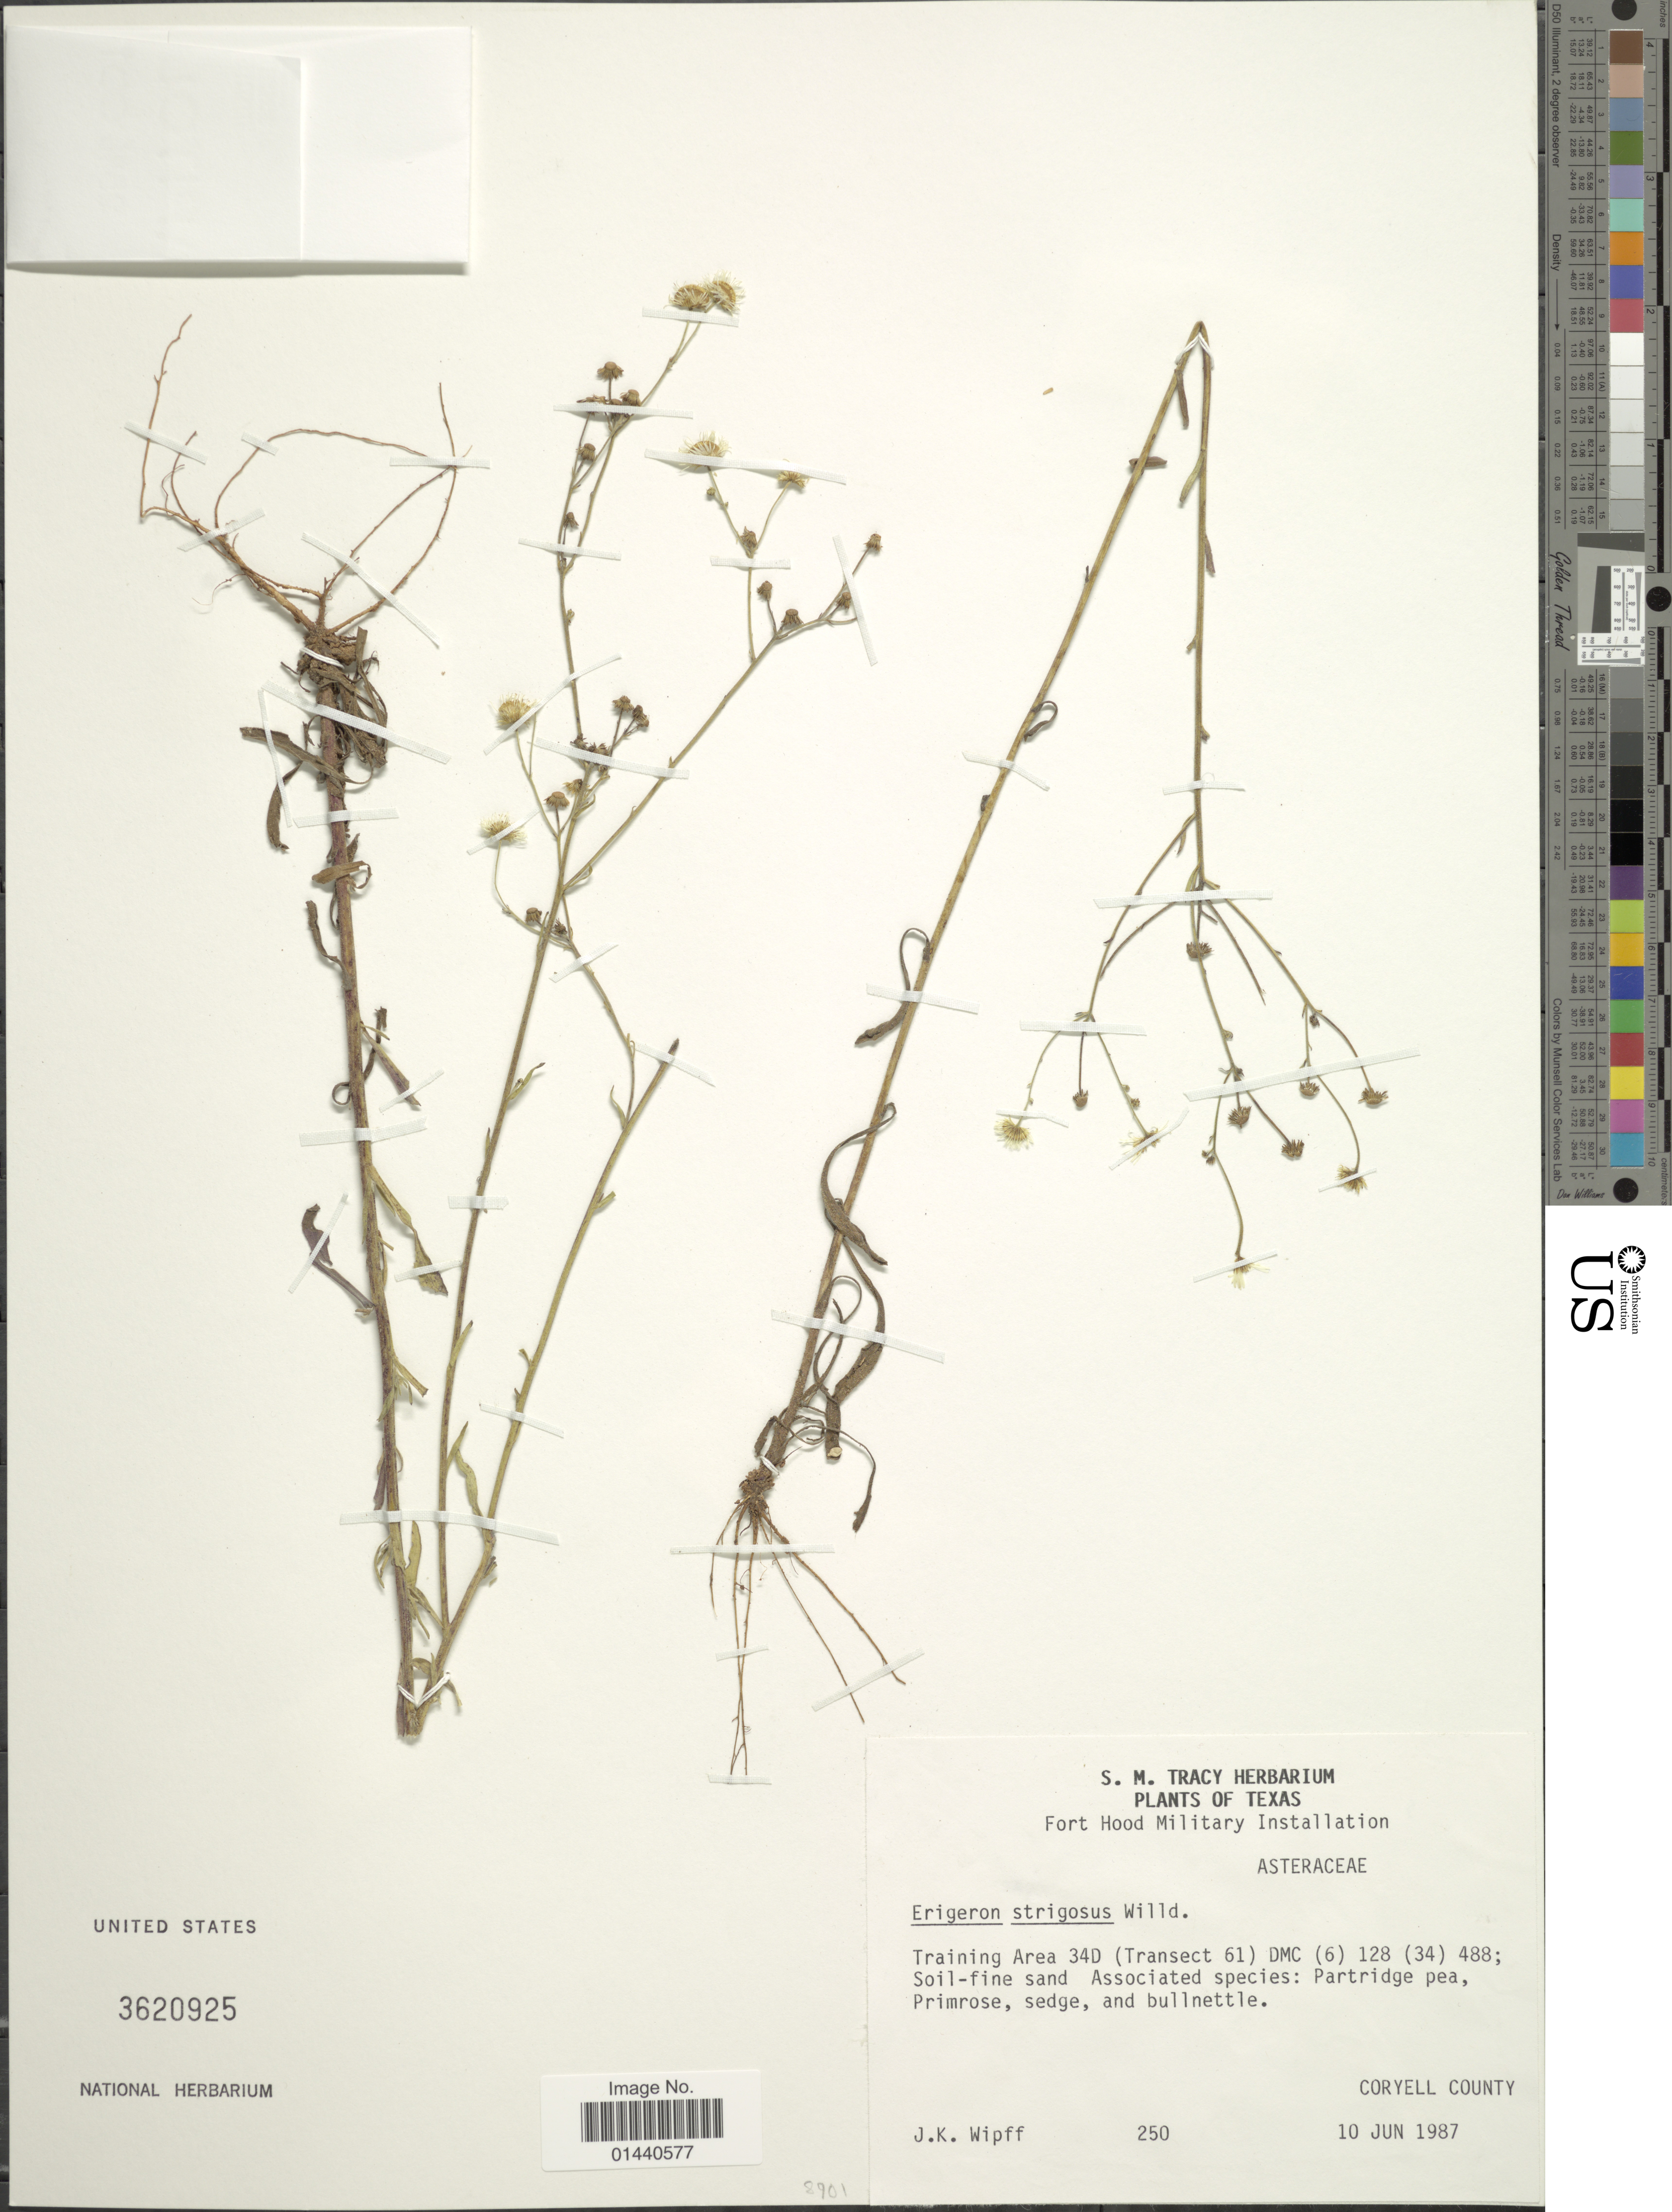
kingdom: Plantae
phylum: Tracheophyta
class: Magnoliopsida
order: Asterales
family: Asteraceae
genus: Erigeron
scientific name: Erigeron strigosus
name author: Muhl. ex Willd.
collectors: J. K. Wipff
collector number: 250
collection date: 1987-06-10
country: United States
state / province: Texas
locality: Fort Hood Military Installation, Training Area 34D (Transect 61) DMC (6) 128 (34) 488. Coryell County.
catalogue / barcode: US 3620925